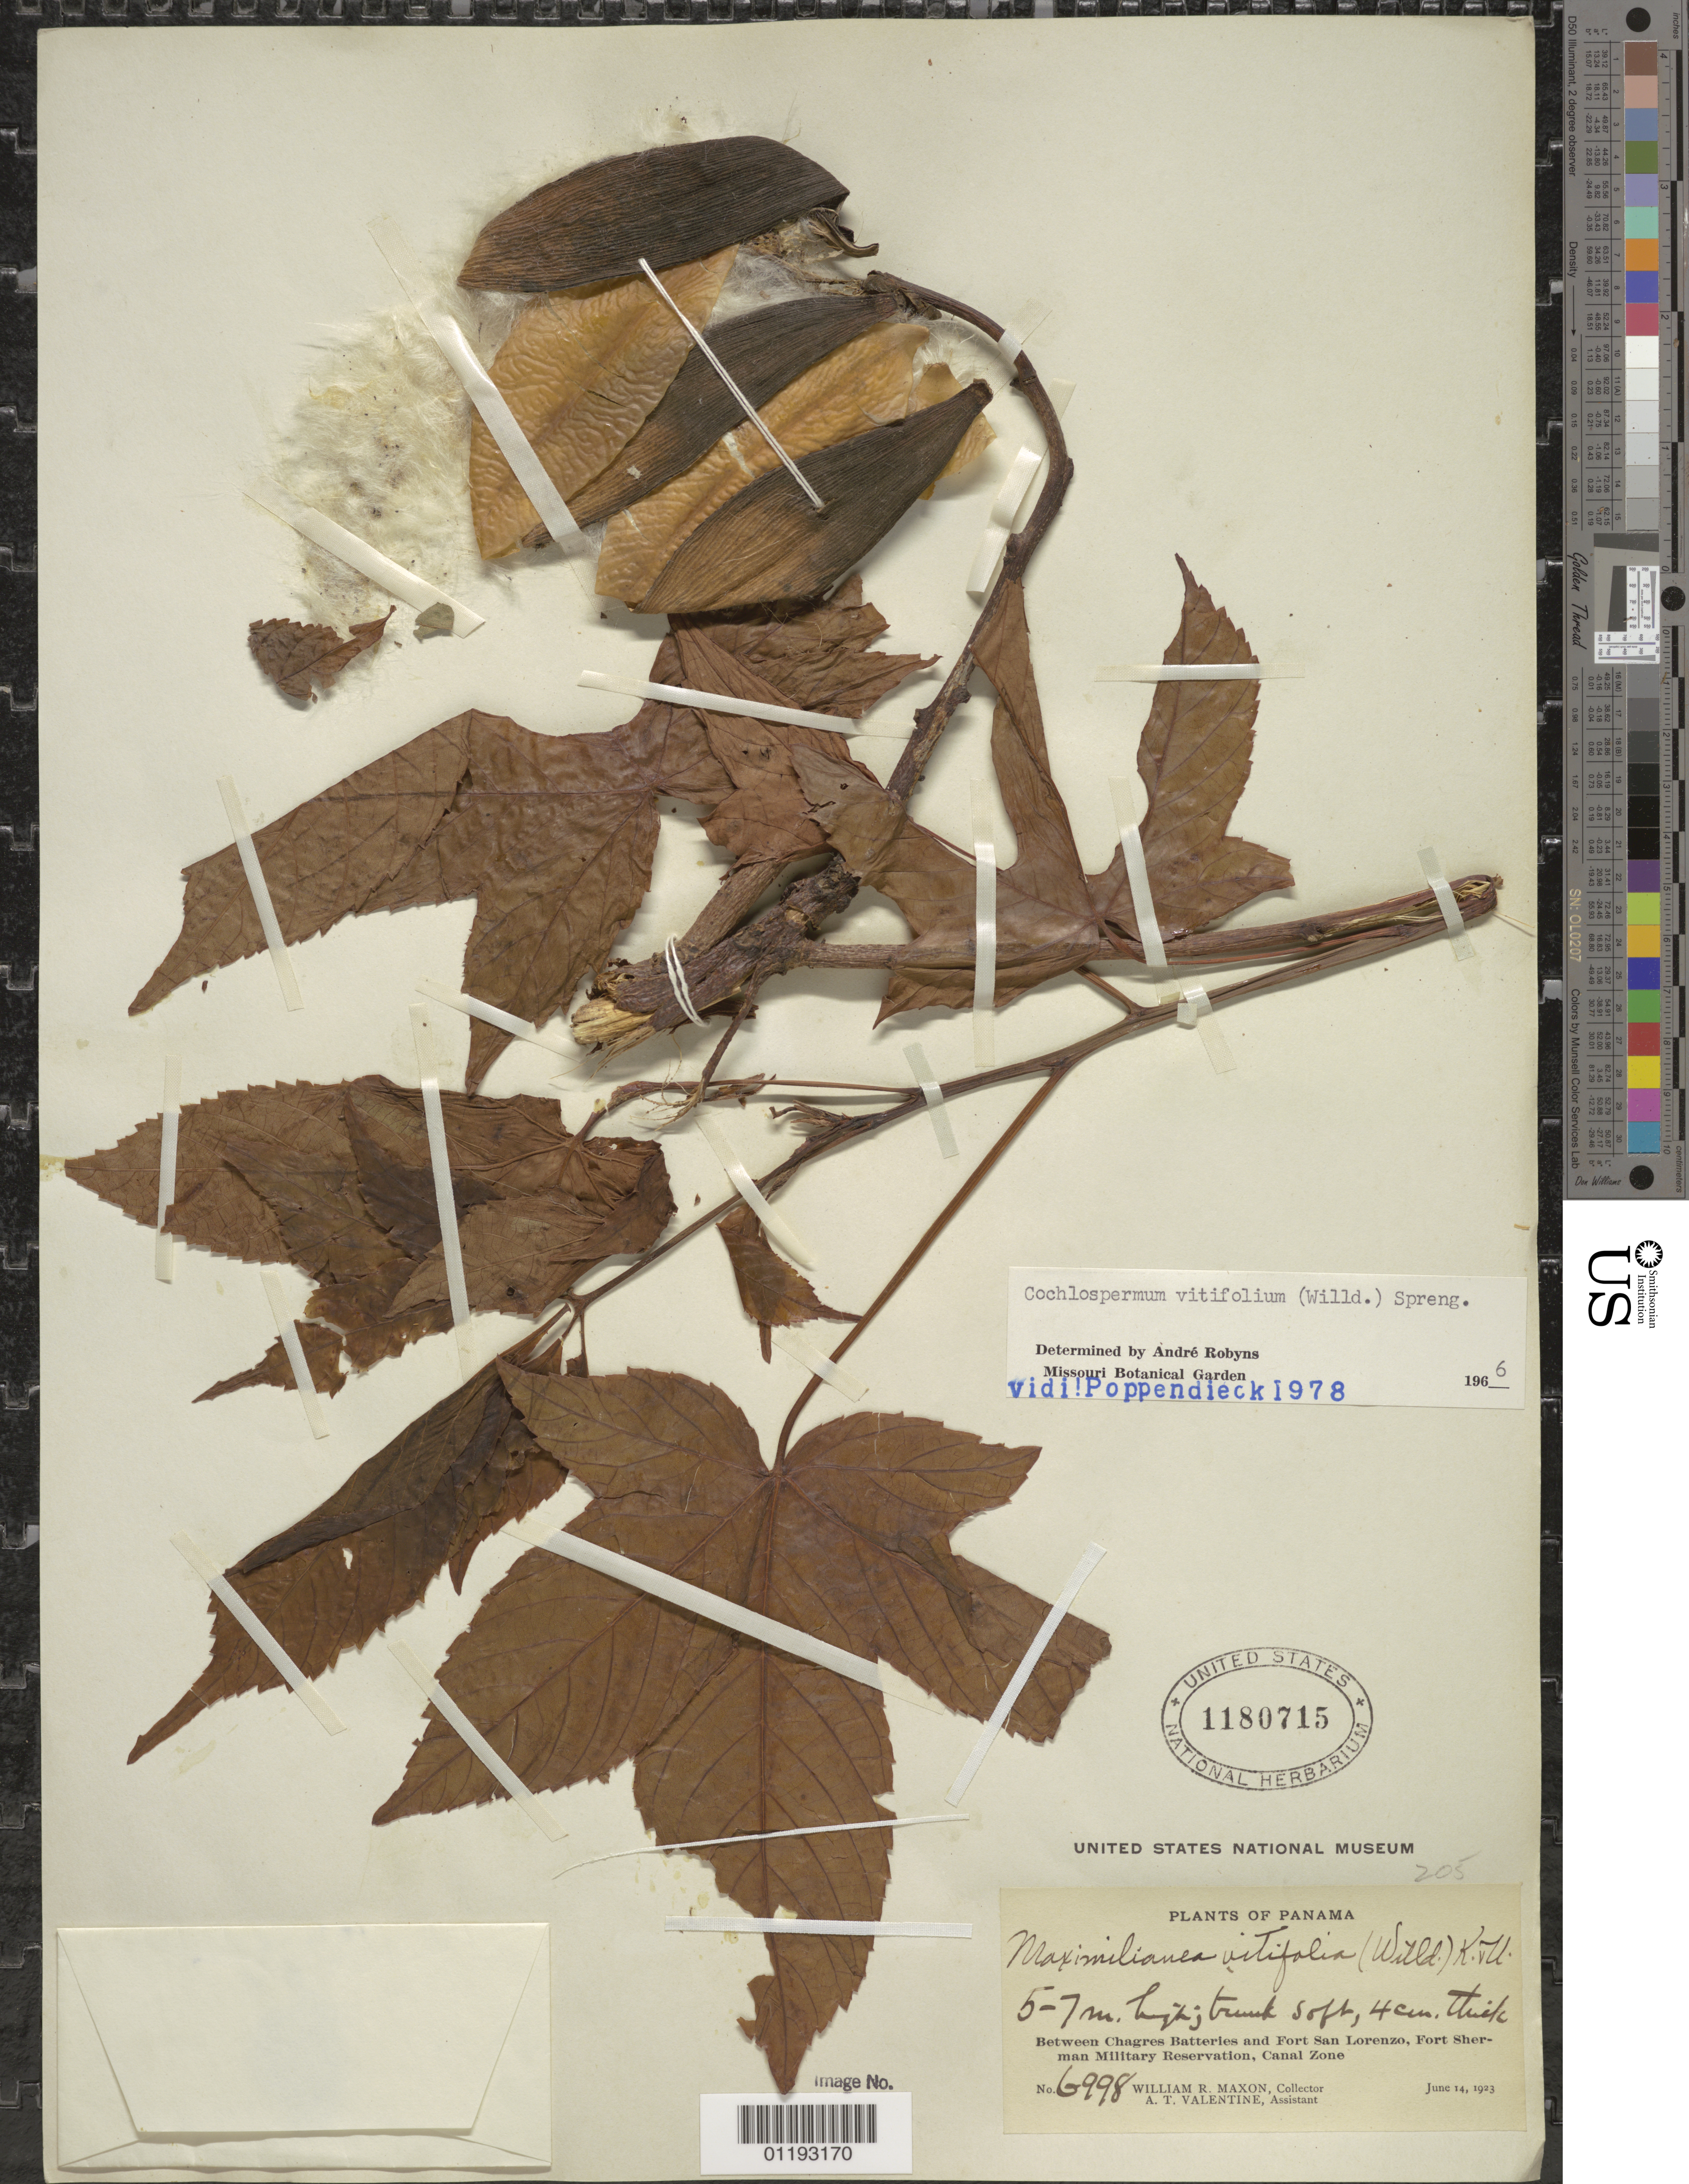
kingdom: Plantae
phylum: Tracheophyta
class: Magnoliopsida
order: Malvales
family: Cochlospermaceae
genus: Cochlospermum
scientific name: Cochlospermum vitifolium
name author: (Willd.) Spreng.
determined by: Poppendieck, H.-H., (HBG), Institut fur Allgemeine Botanik und Botanischer Garten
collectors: W. R. Maxon & A. Valentine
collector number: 6998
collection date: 1923-06-14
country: Panama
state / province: Colón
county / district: Canal Zone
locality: Between Chagres Batteries and Fort San Lorenzo, Fort Sherman Military Reservation.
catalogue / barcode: US 1180715